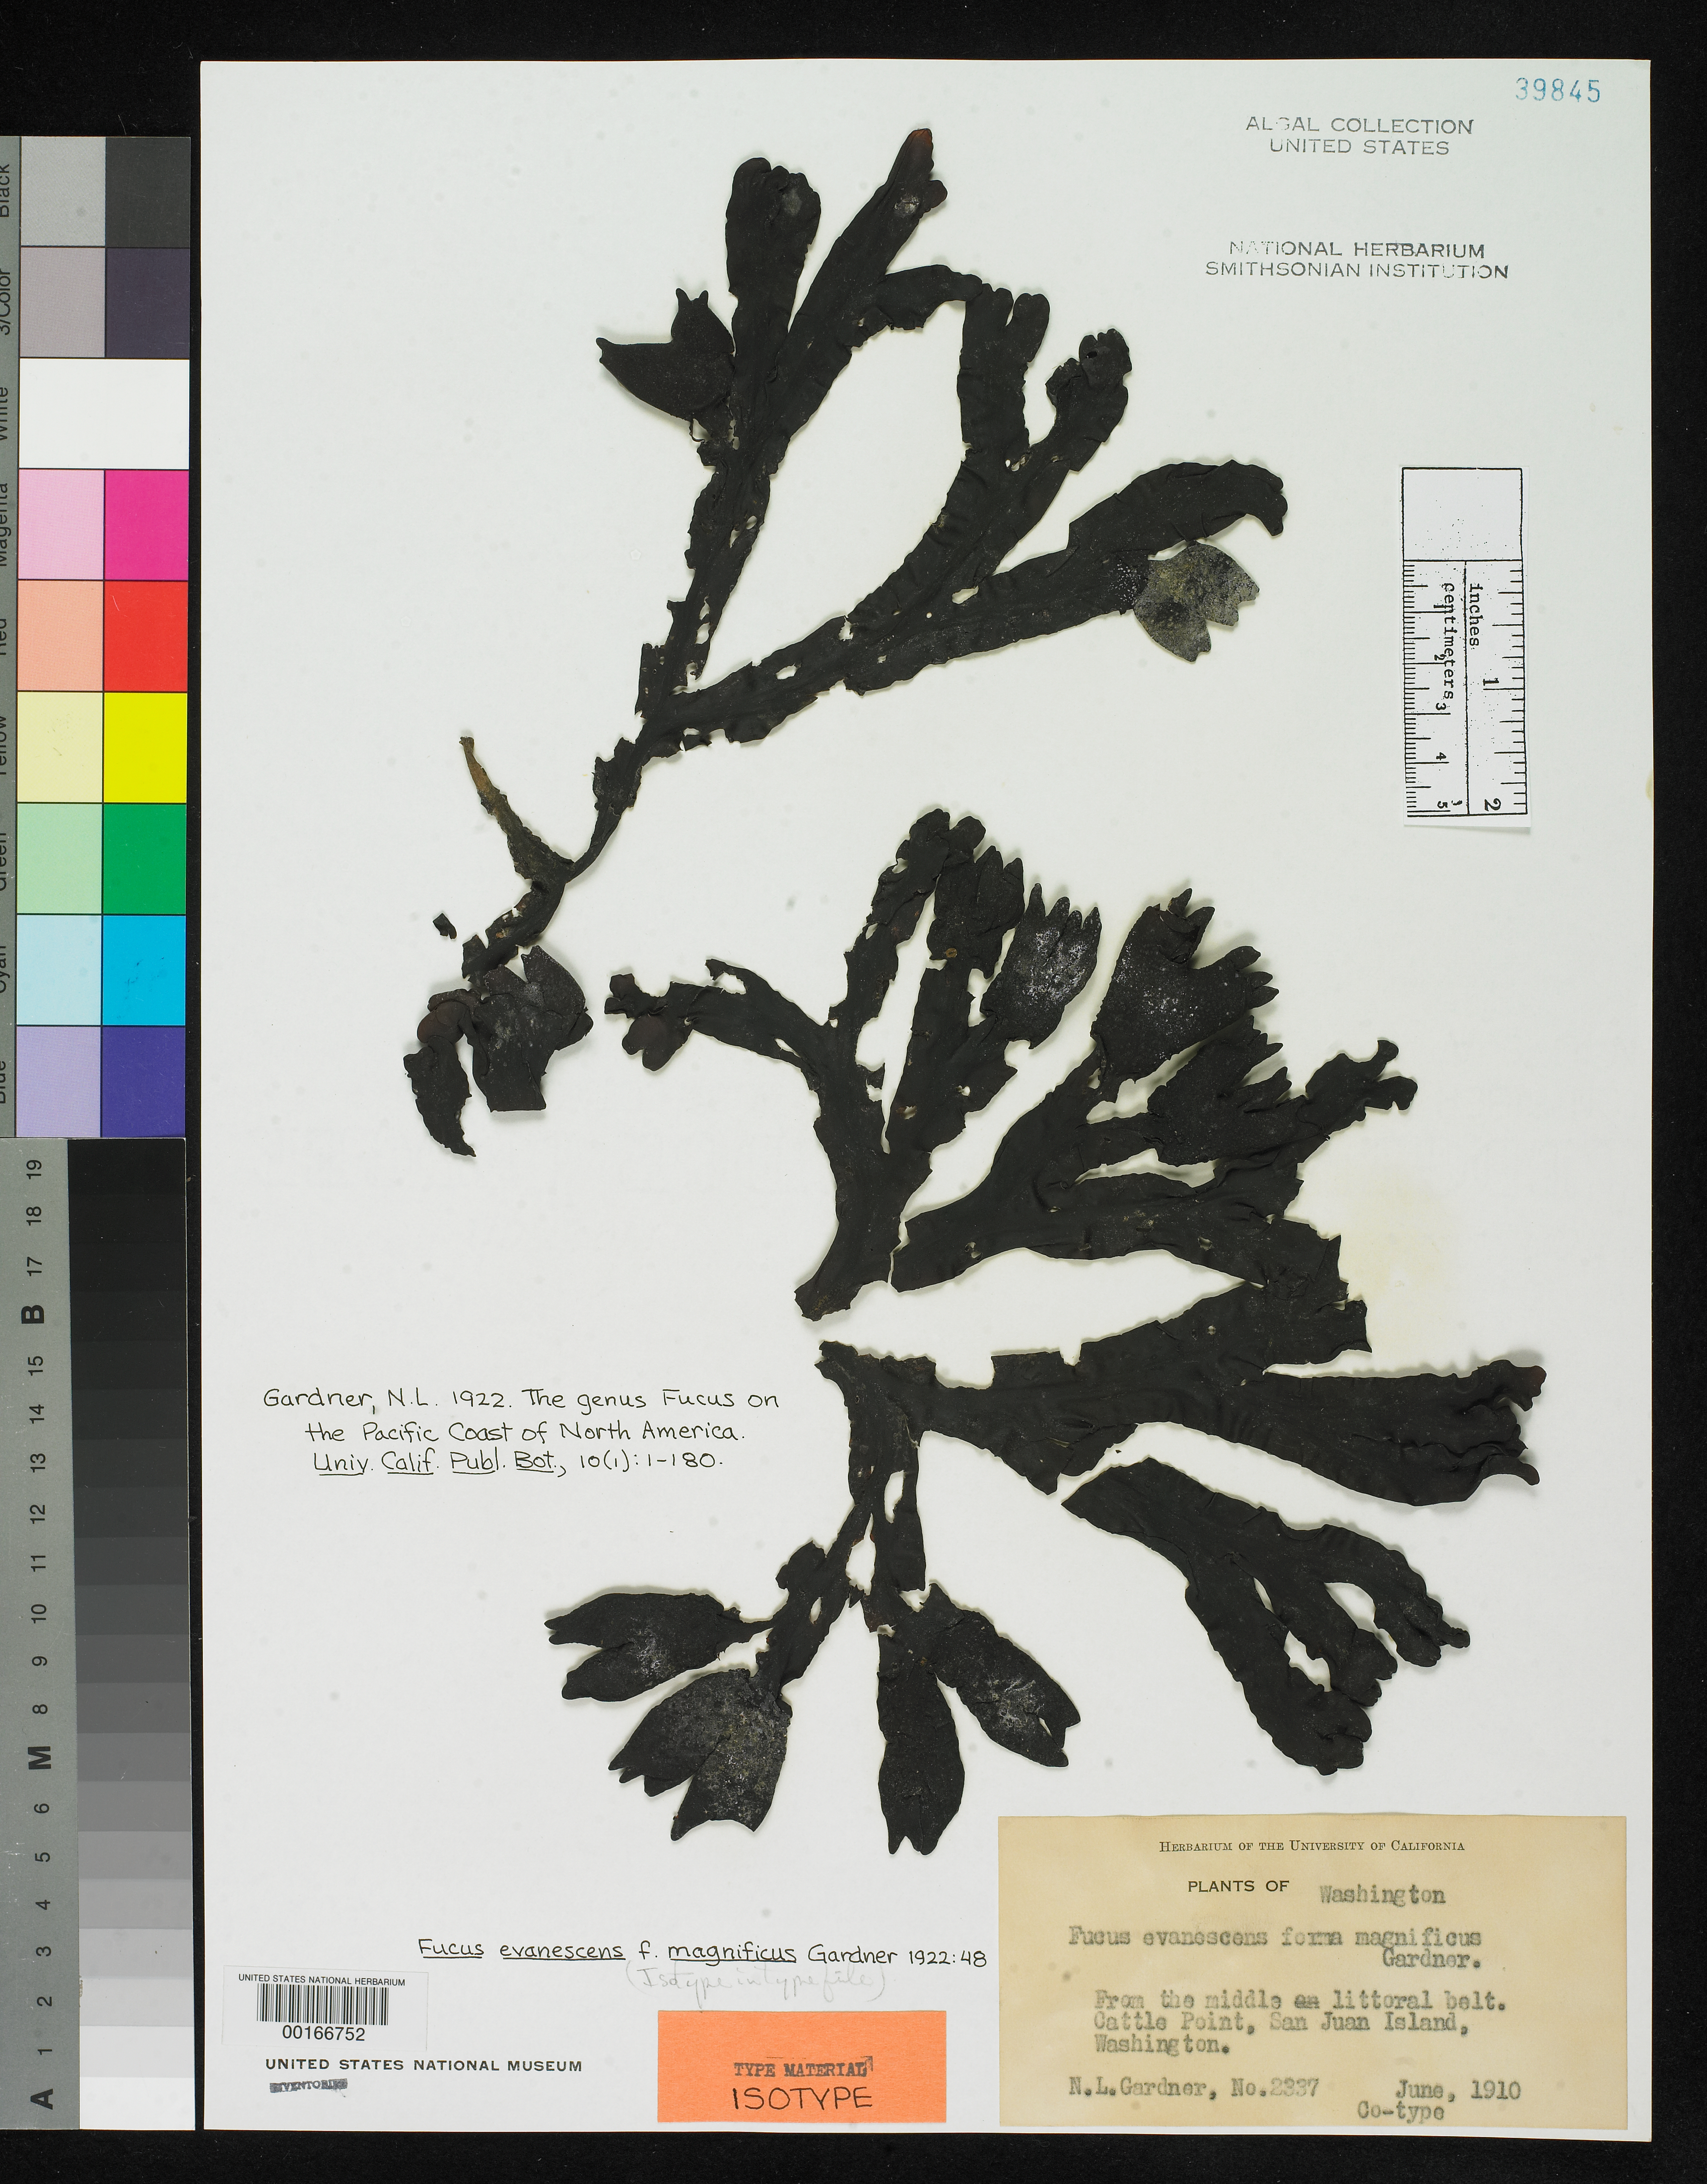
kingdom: Chromista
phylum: Ochrophyta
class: Phaeophyceae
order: Fucales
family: Fucaceae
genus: Fucus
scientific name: Fucus evanescens f. magnificus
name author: N.L. Gardner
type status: Isotype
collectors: N. Gardner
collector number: NLG 2337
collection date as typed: Jun 1910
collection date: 1910-06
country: United States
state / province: Washington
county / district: San Juan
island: San Juan Island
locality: Cattle Point.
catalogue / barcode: US 39845